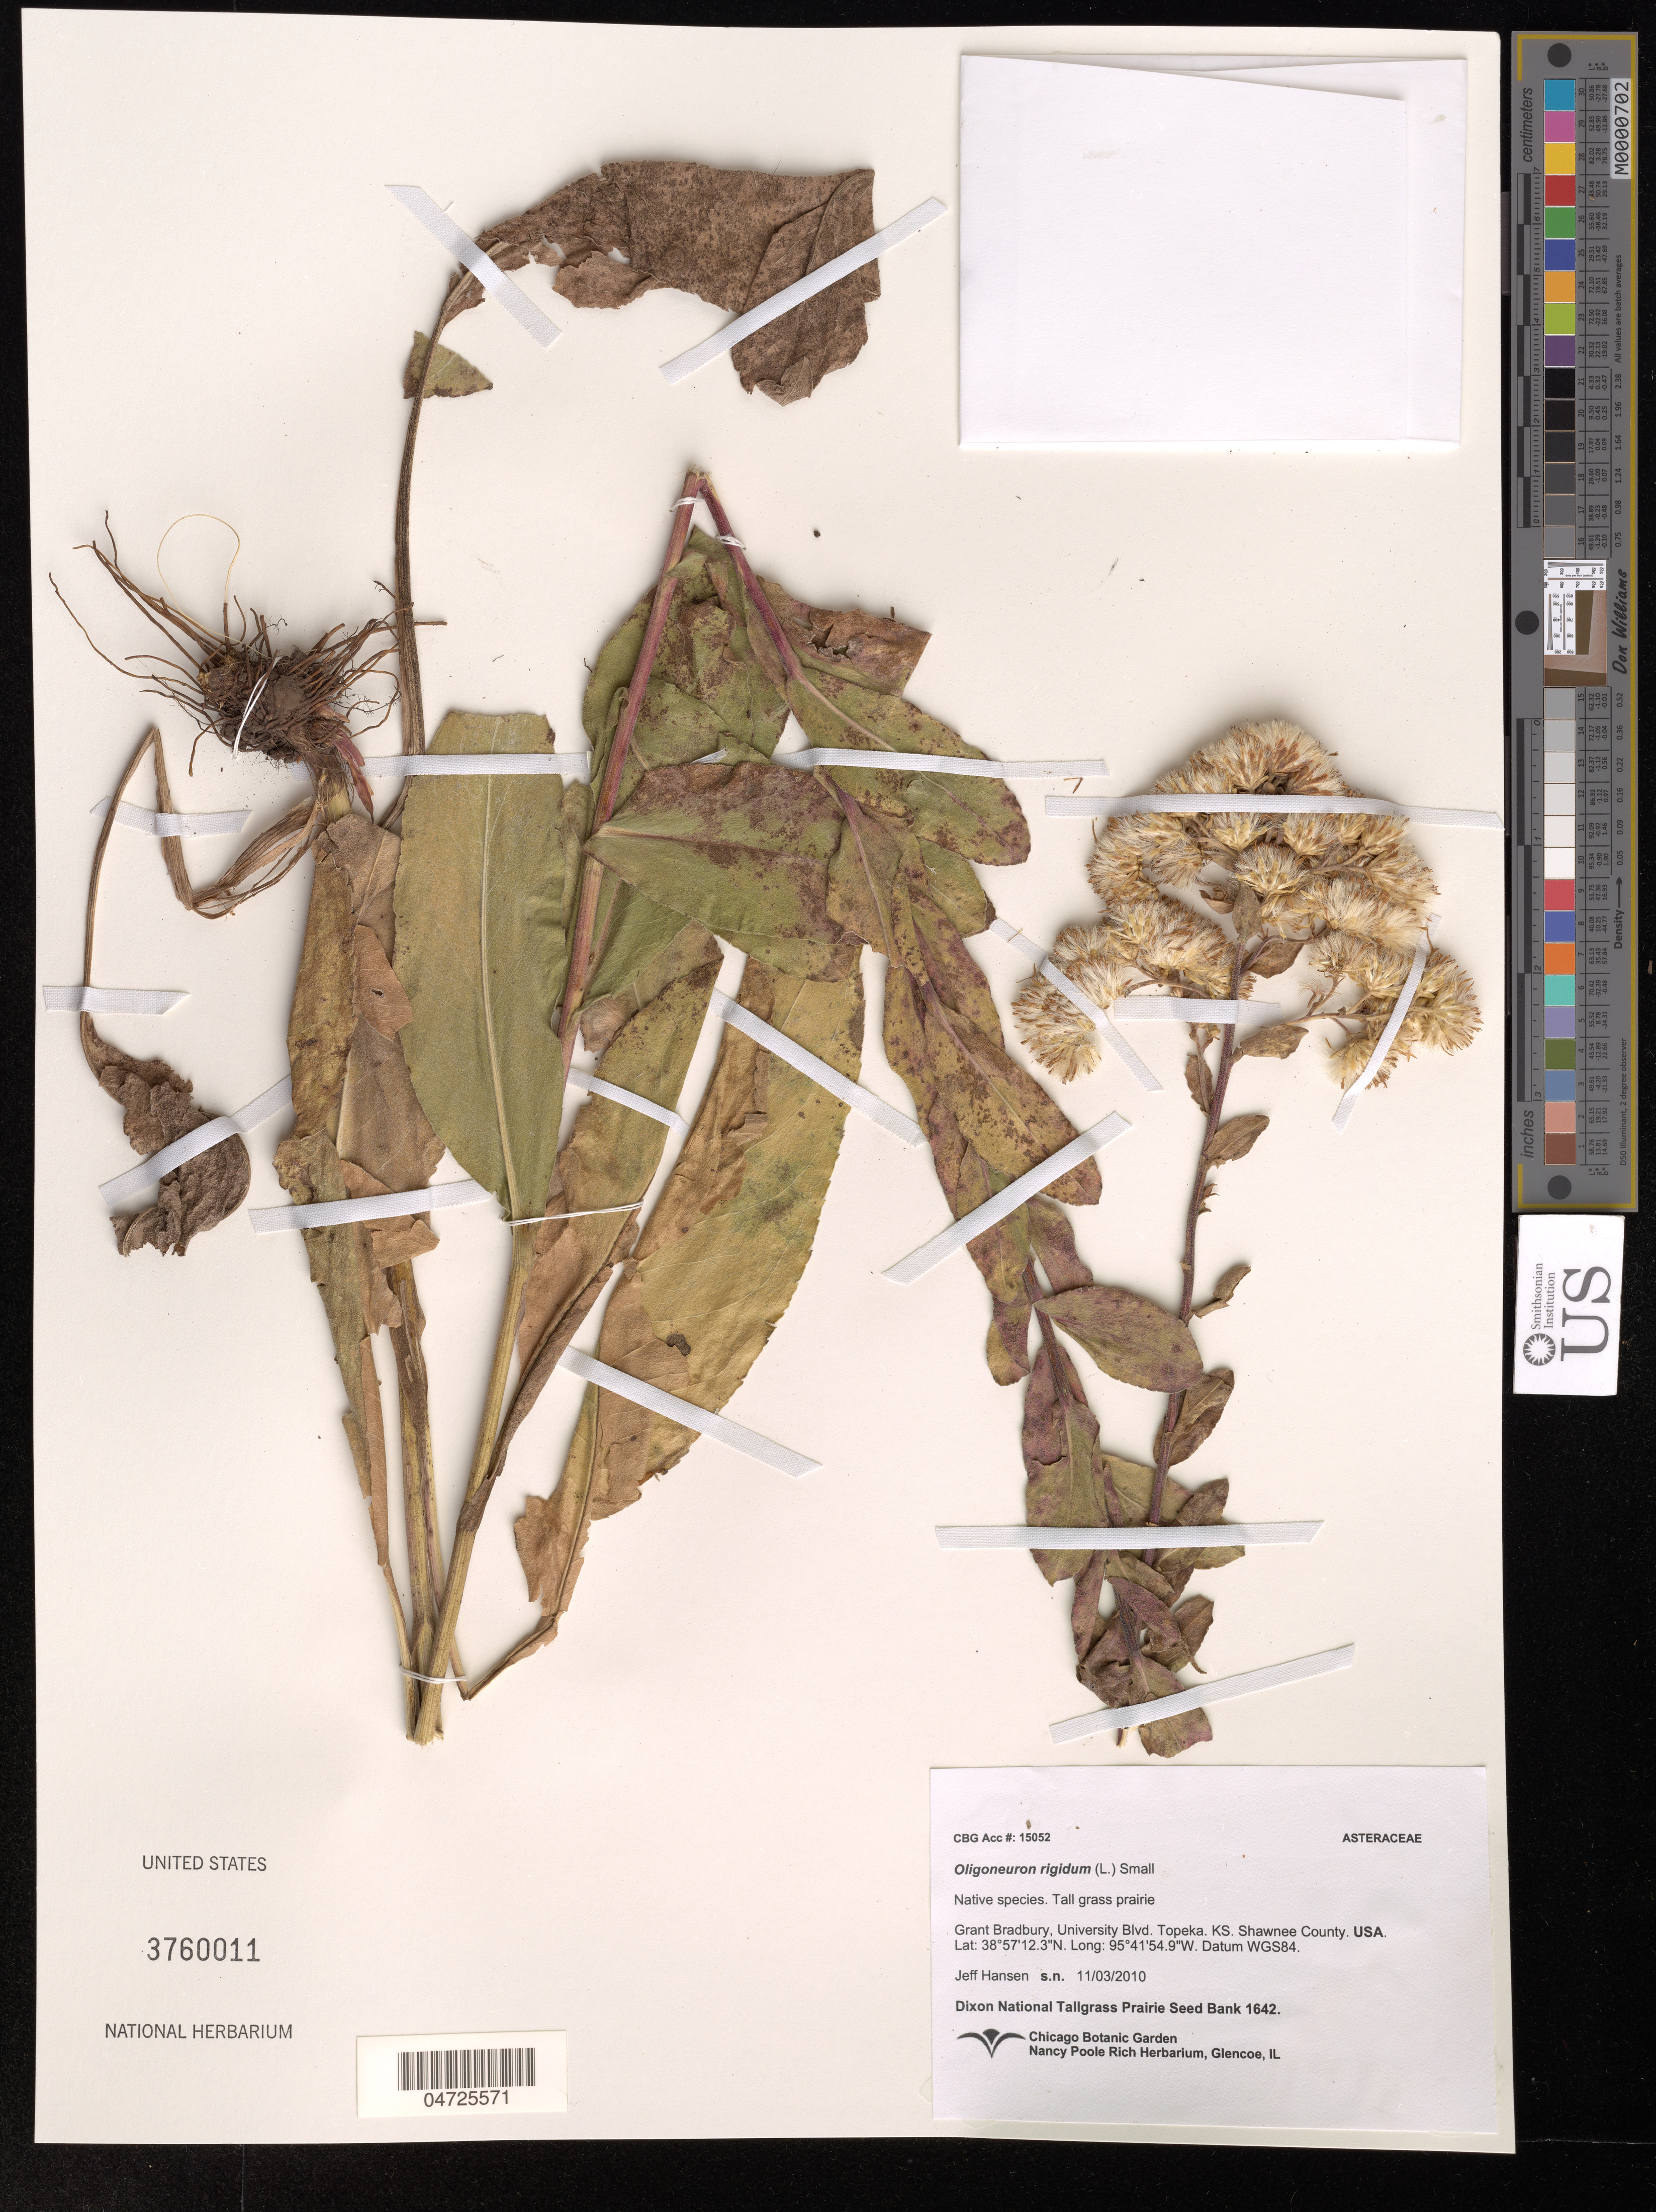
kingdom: Plantae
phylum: Tracheophyta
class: Magnoliopsida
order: Asterales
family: Asteraceae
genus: Oligoneuron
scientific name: Oligoneuron rigidum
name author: (L.) Small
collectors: J. Hansen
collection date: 2010-11-03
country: United States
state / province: Kansas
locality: Grant Bradbury, University Blvd. Topeka. Shawnee County. Datum WGS84.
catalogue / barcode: US 3760011